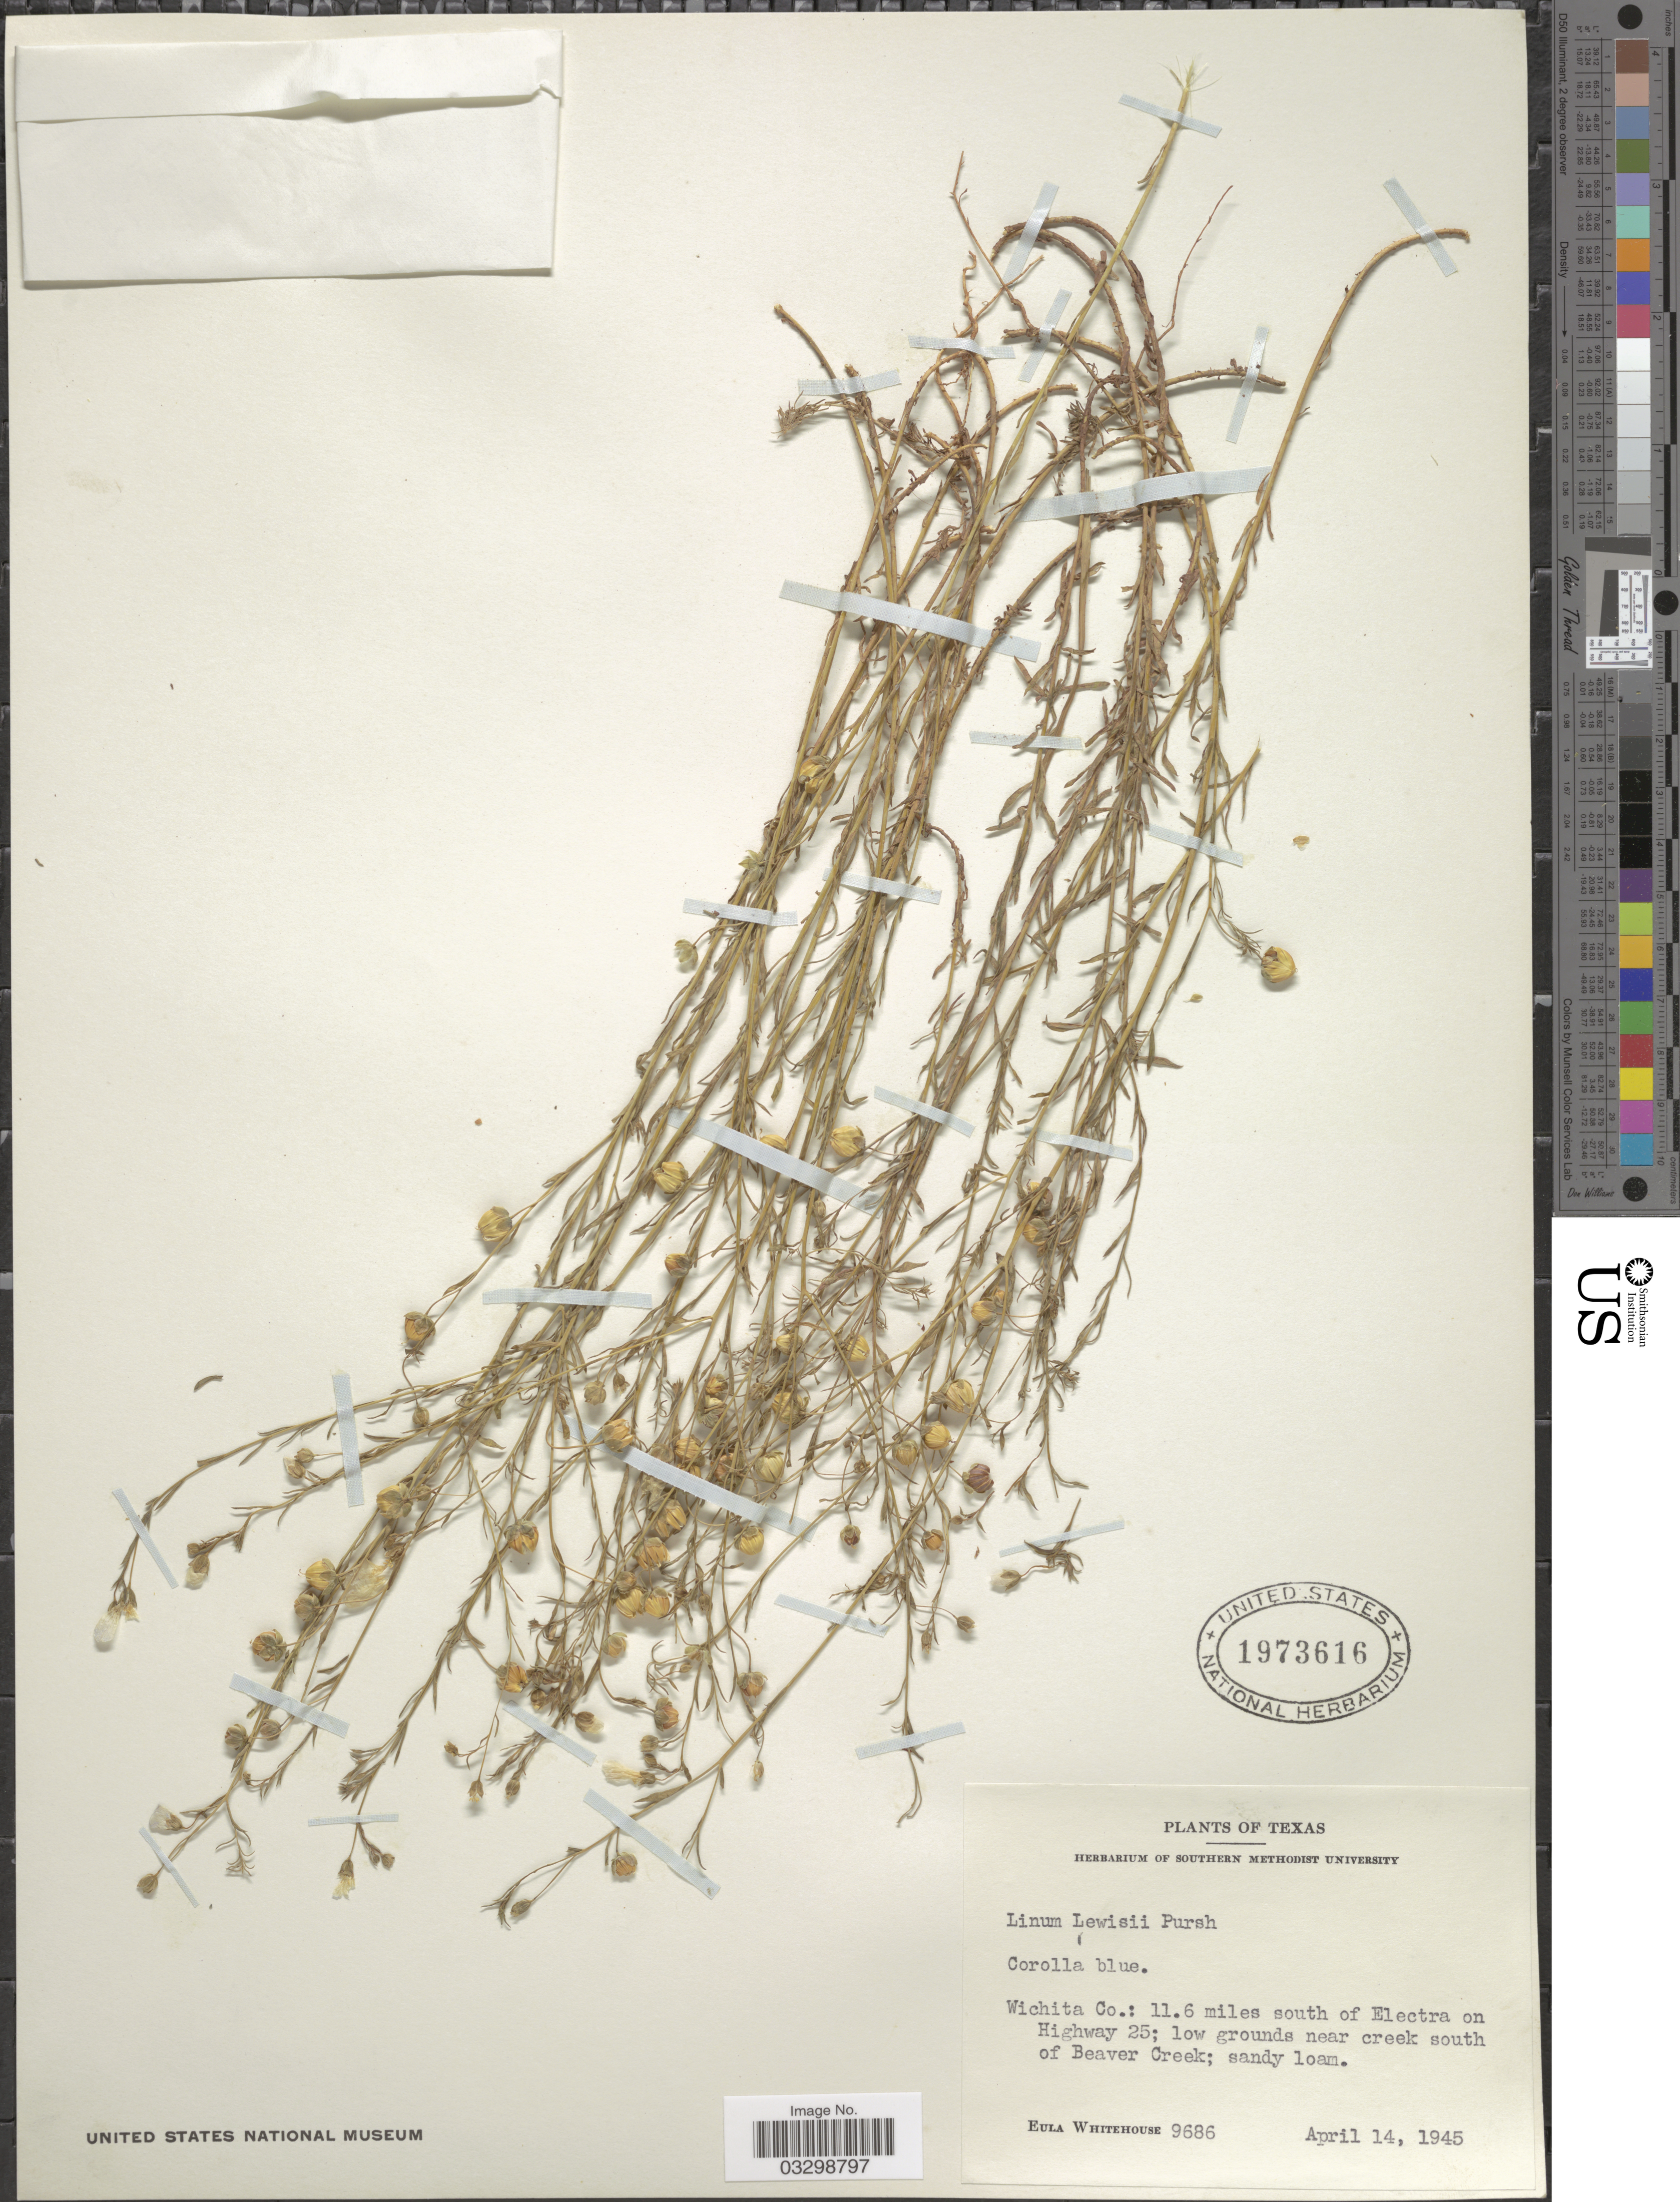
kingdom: Plantae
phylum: Tracheophyta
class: Magnoliopsida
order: Malpighiales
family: Linaceae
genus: Linum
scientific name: Linum lewisii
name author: Pursh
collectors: E. Whitehouse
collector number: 9686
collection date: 1945-04-14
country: United States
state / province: Texas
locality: Wichita Co.: 11.6 miles south of Electra on Highway 25; low grounds near creek south of Beaver Creek.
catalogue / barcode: US 1973616